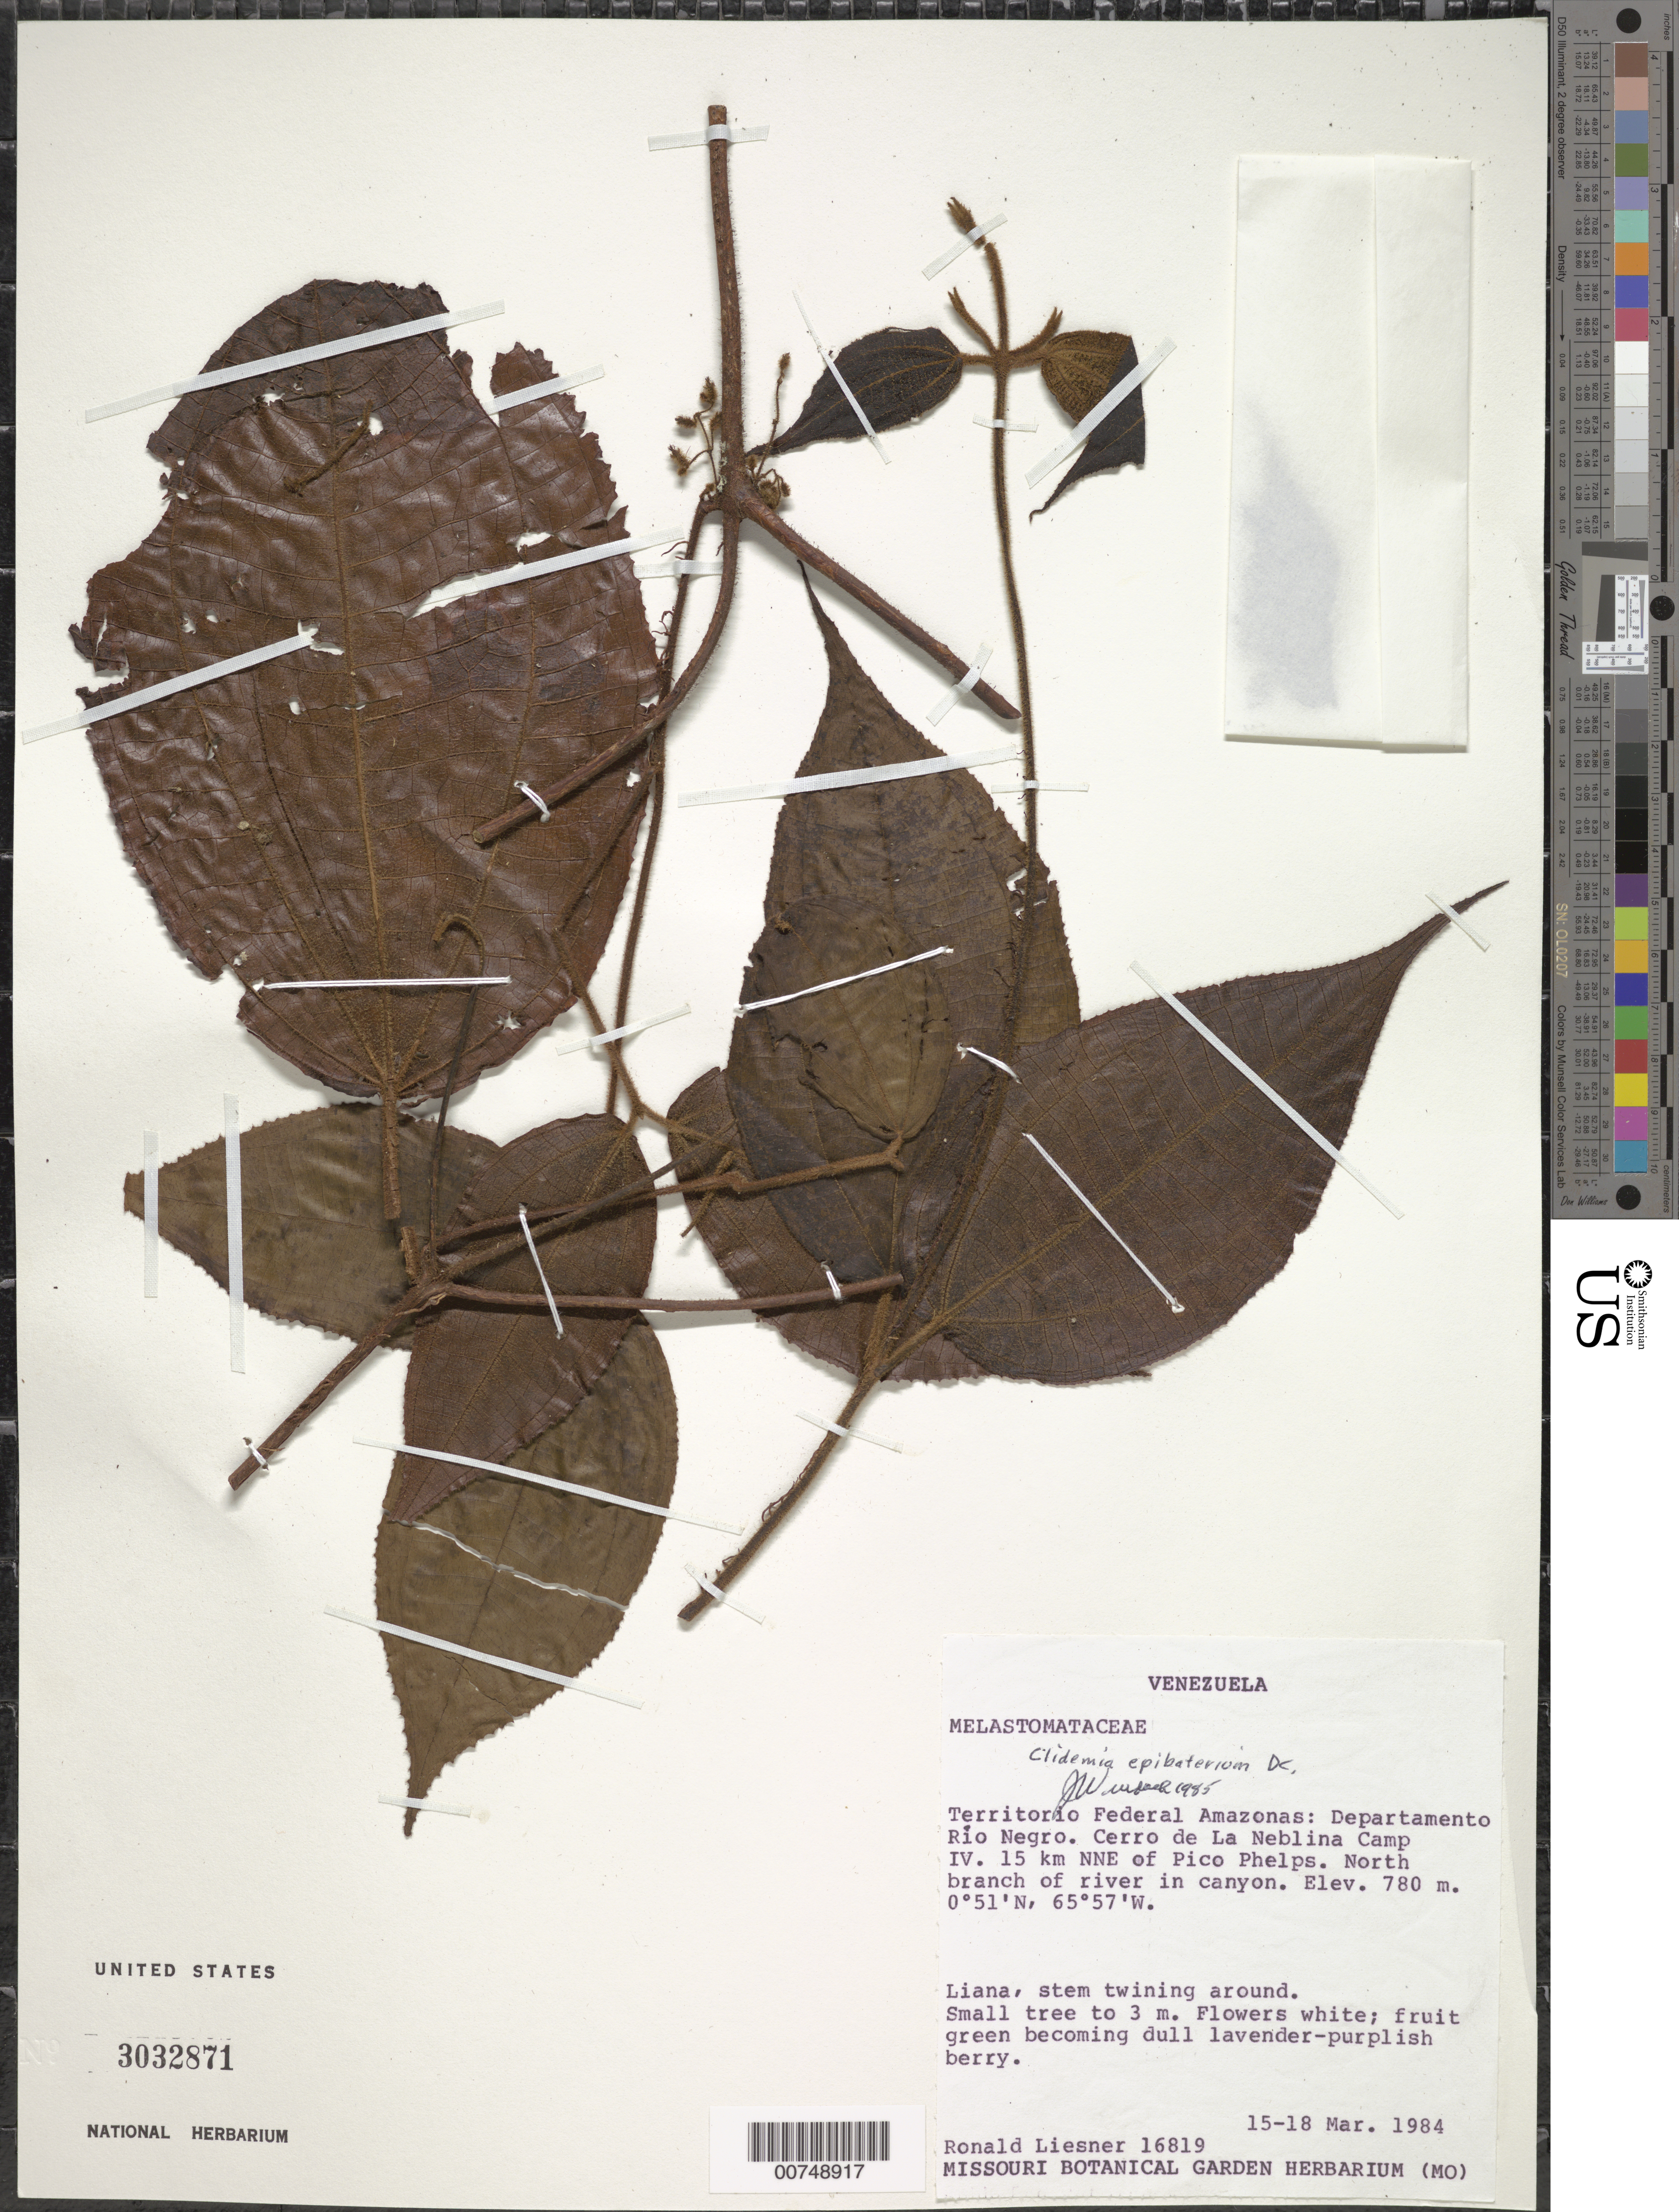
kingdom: Plantae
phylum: Tracheophyta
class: Magnoliopsida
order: Myrtales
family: Melastomataceae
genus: Clidemia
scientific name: Clidemia epibaterium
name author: DC.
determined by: Wurdack, John J., (US), US (UNITED STATES)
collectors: R. L. Liesner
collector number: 16819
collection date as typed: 15-Mar-84 to 18-Mar-84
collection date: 1984-03-15/1984-03-18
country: Venezuela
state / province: Amazonas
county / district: Río Negro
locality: Cerro de La Neblina Camp IV, 15 km NNE of Pico Phelps; north branch of river in canyon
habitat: Along river in canyon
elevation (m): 780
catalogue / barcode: US 3032871